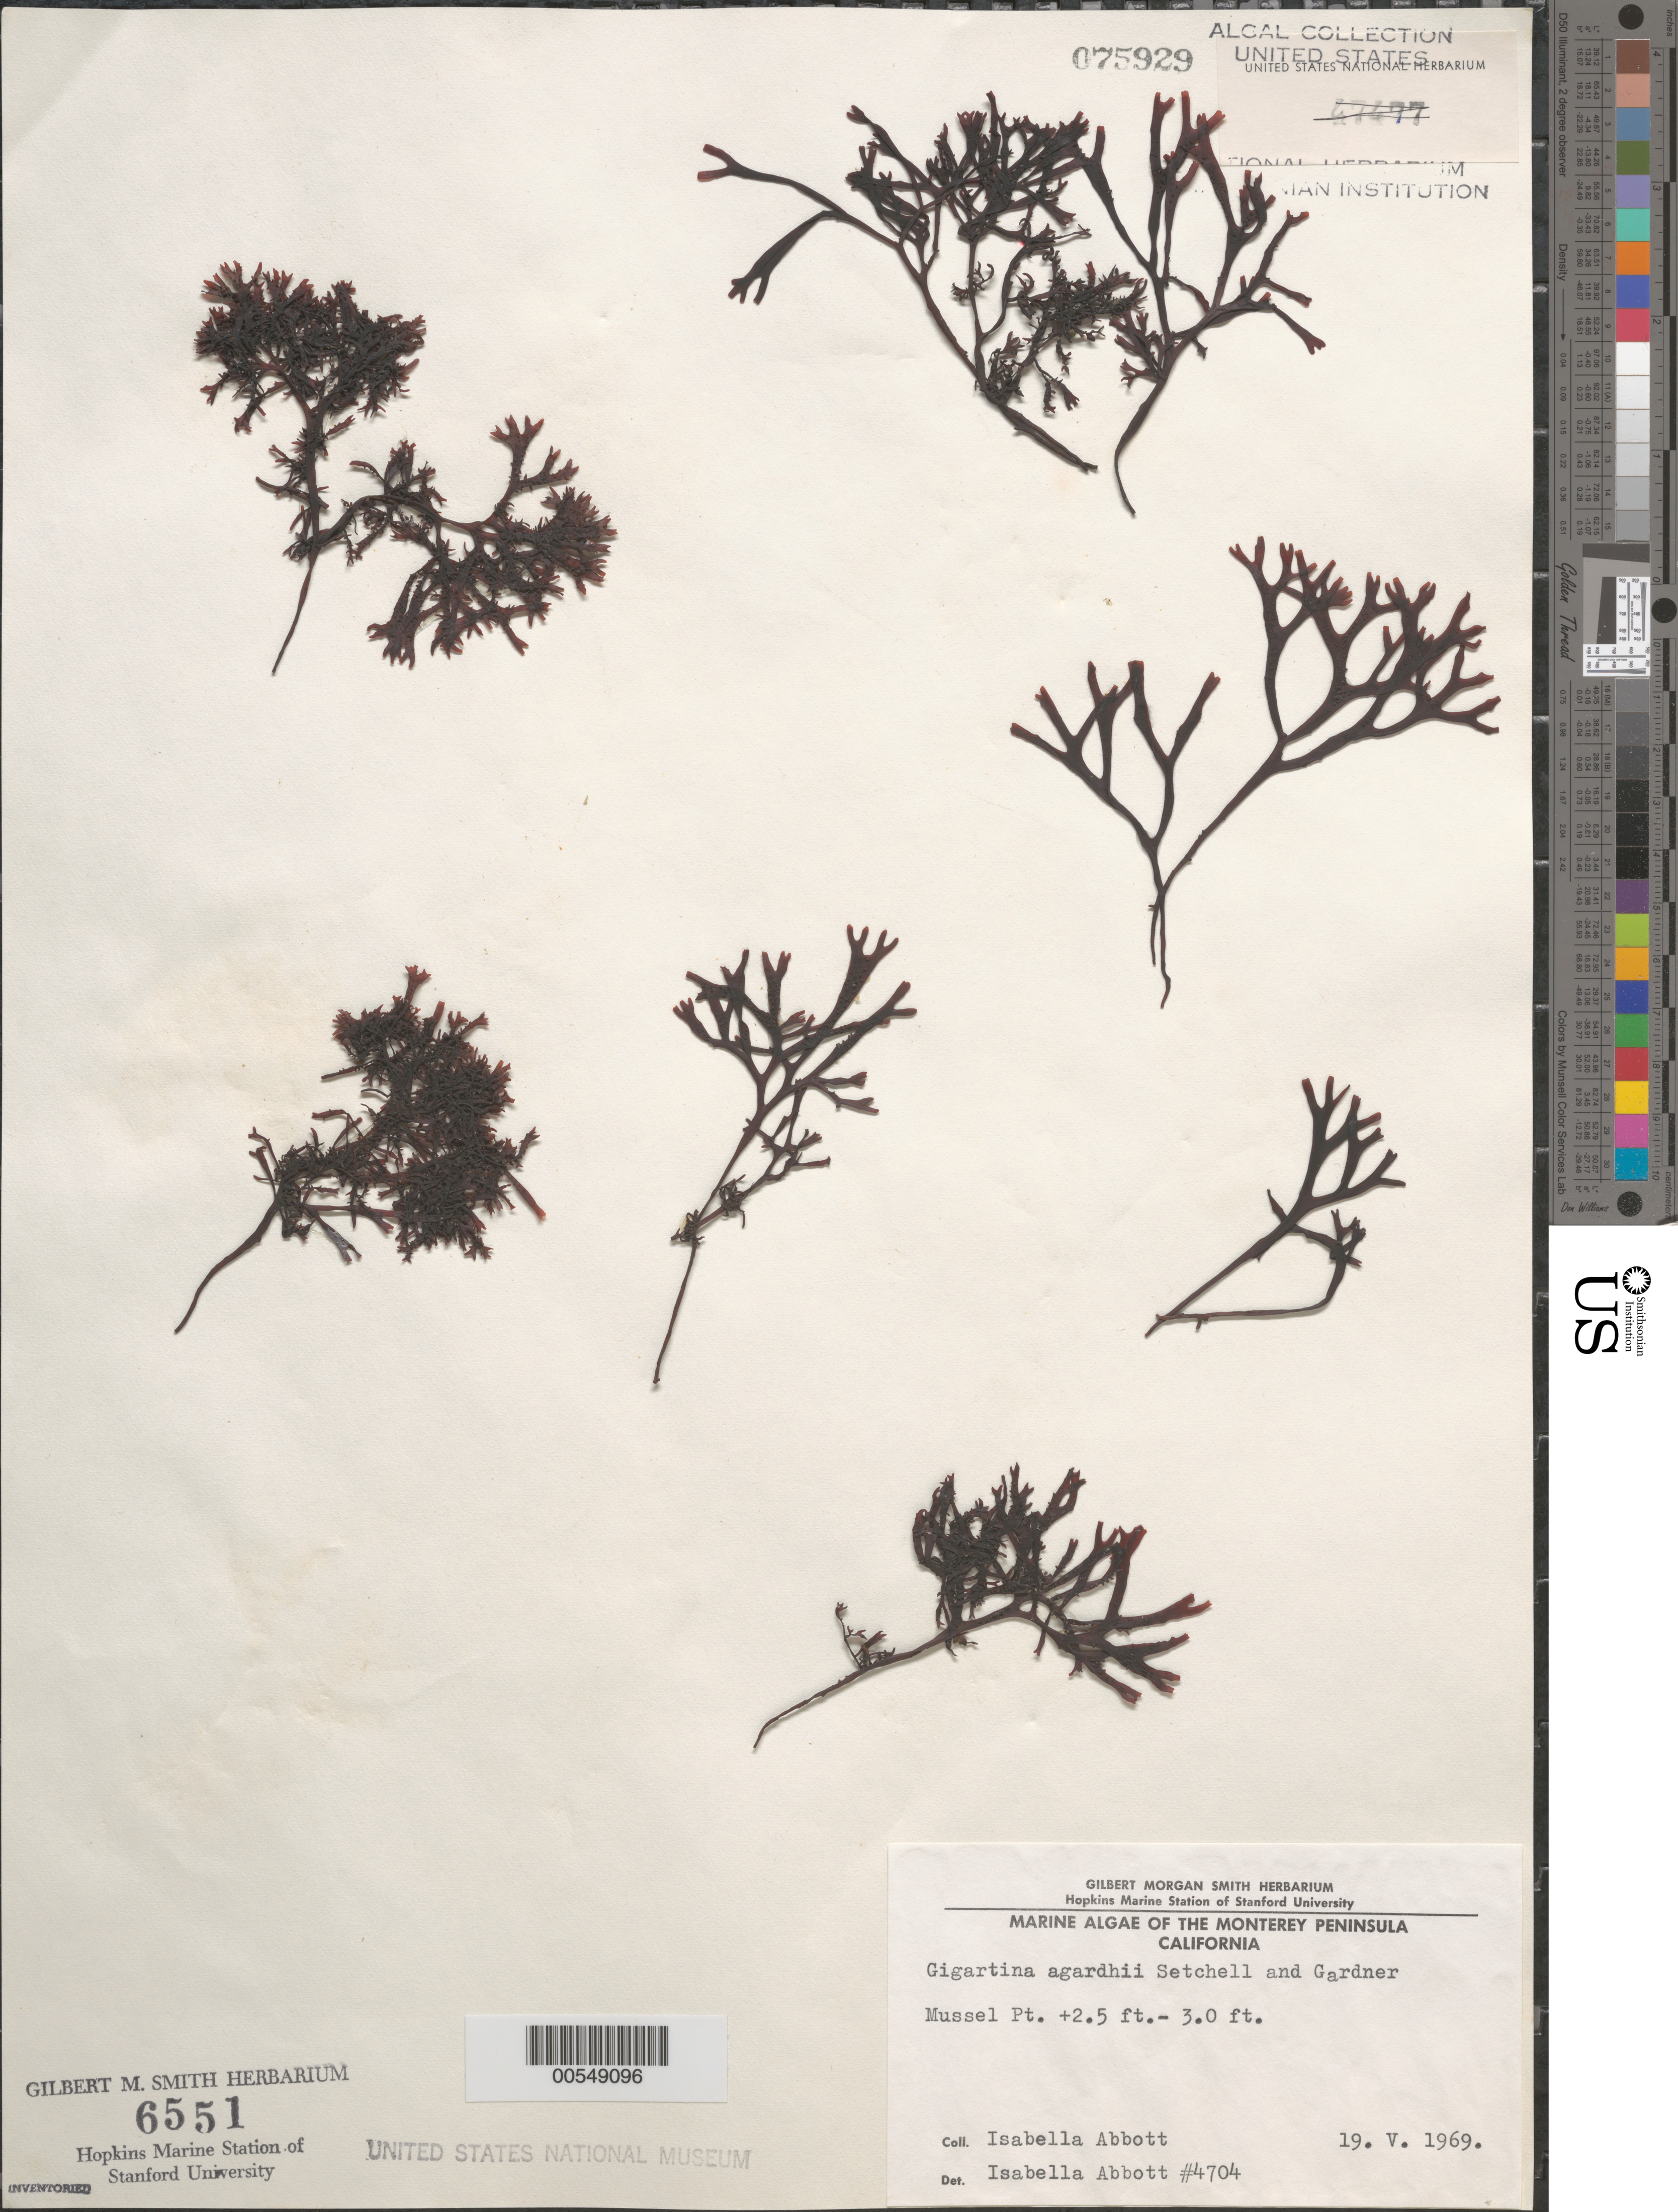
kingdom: Plantae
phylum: Rhodophyta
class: Florideophyceae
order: Gigartinales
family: Phyllophoraceae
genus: Mastocarpus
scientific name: Mastocarpus agardhii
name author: (Setchell & N.L. Gardner) S.C. Lindstrom et al.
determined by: Algae name updating Project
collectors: I. A. Abbott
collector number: IAA 4704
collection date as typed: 19 May 1969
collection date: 1969-05-19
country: United States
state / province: California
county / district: Monterey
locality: Mussel Point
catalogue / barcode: US 75929